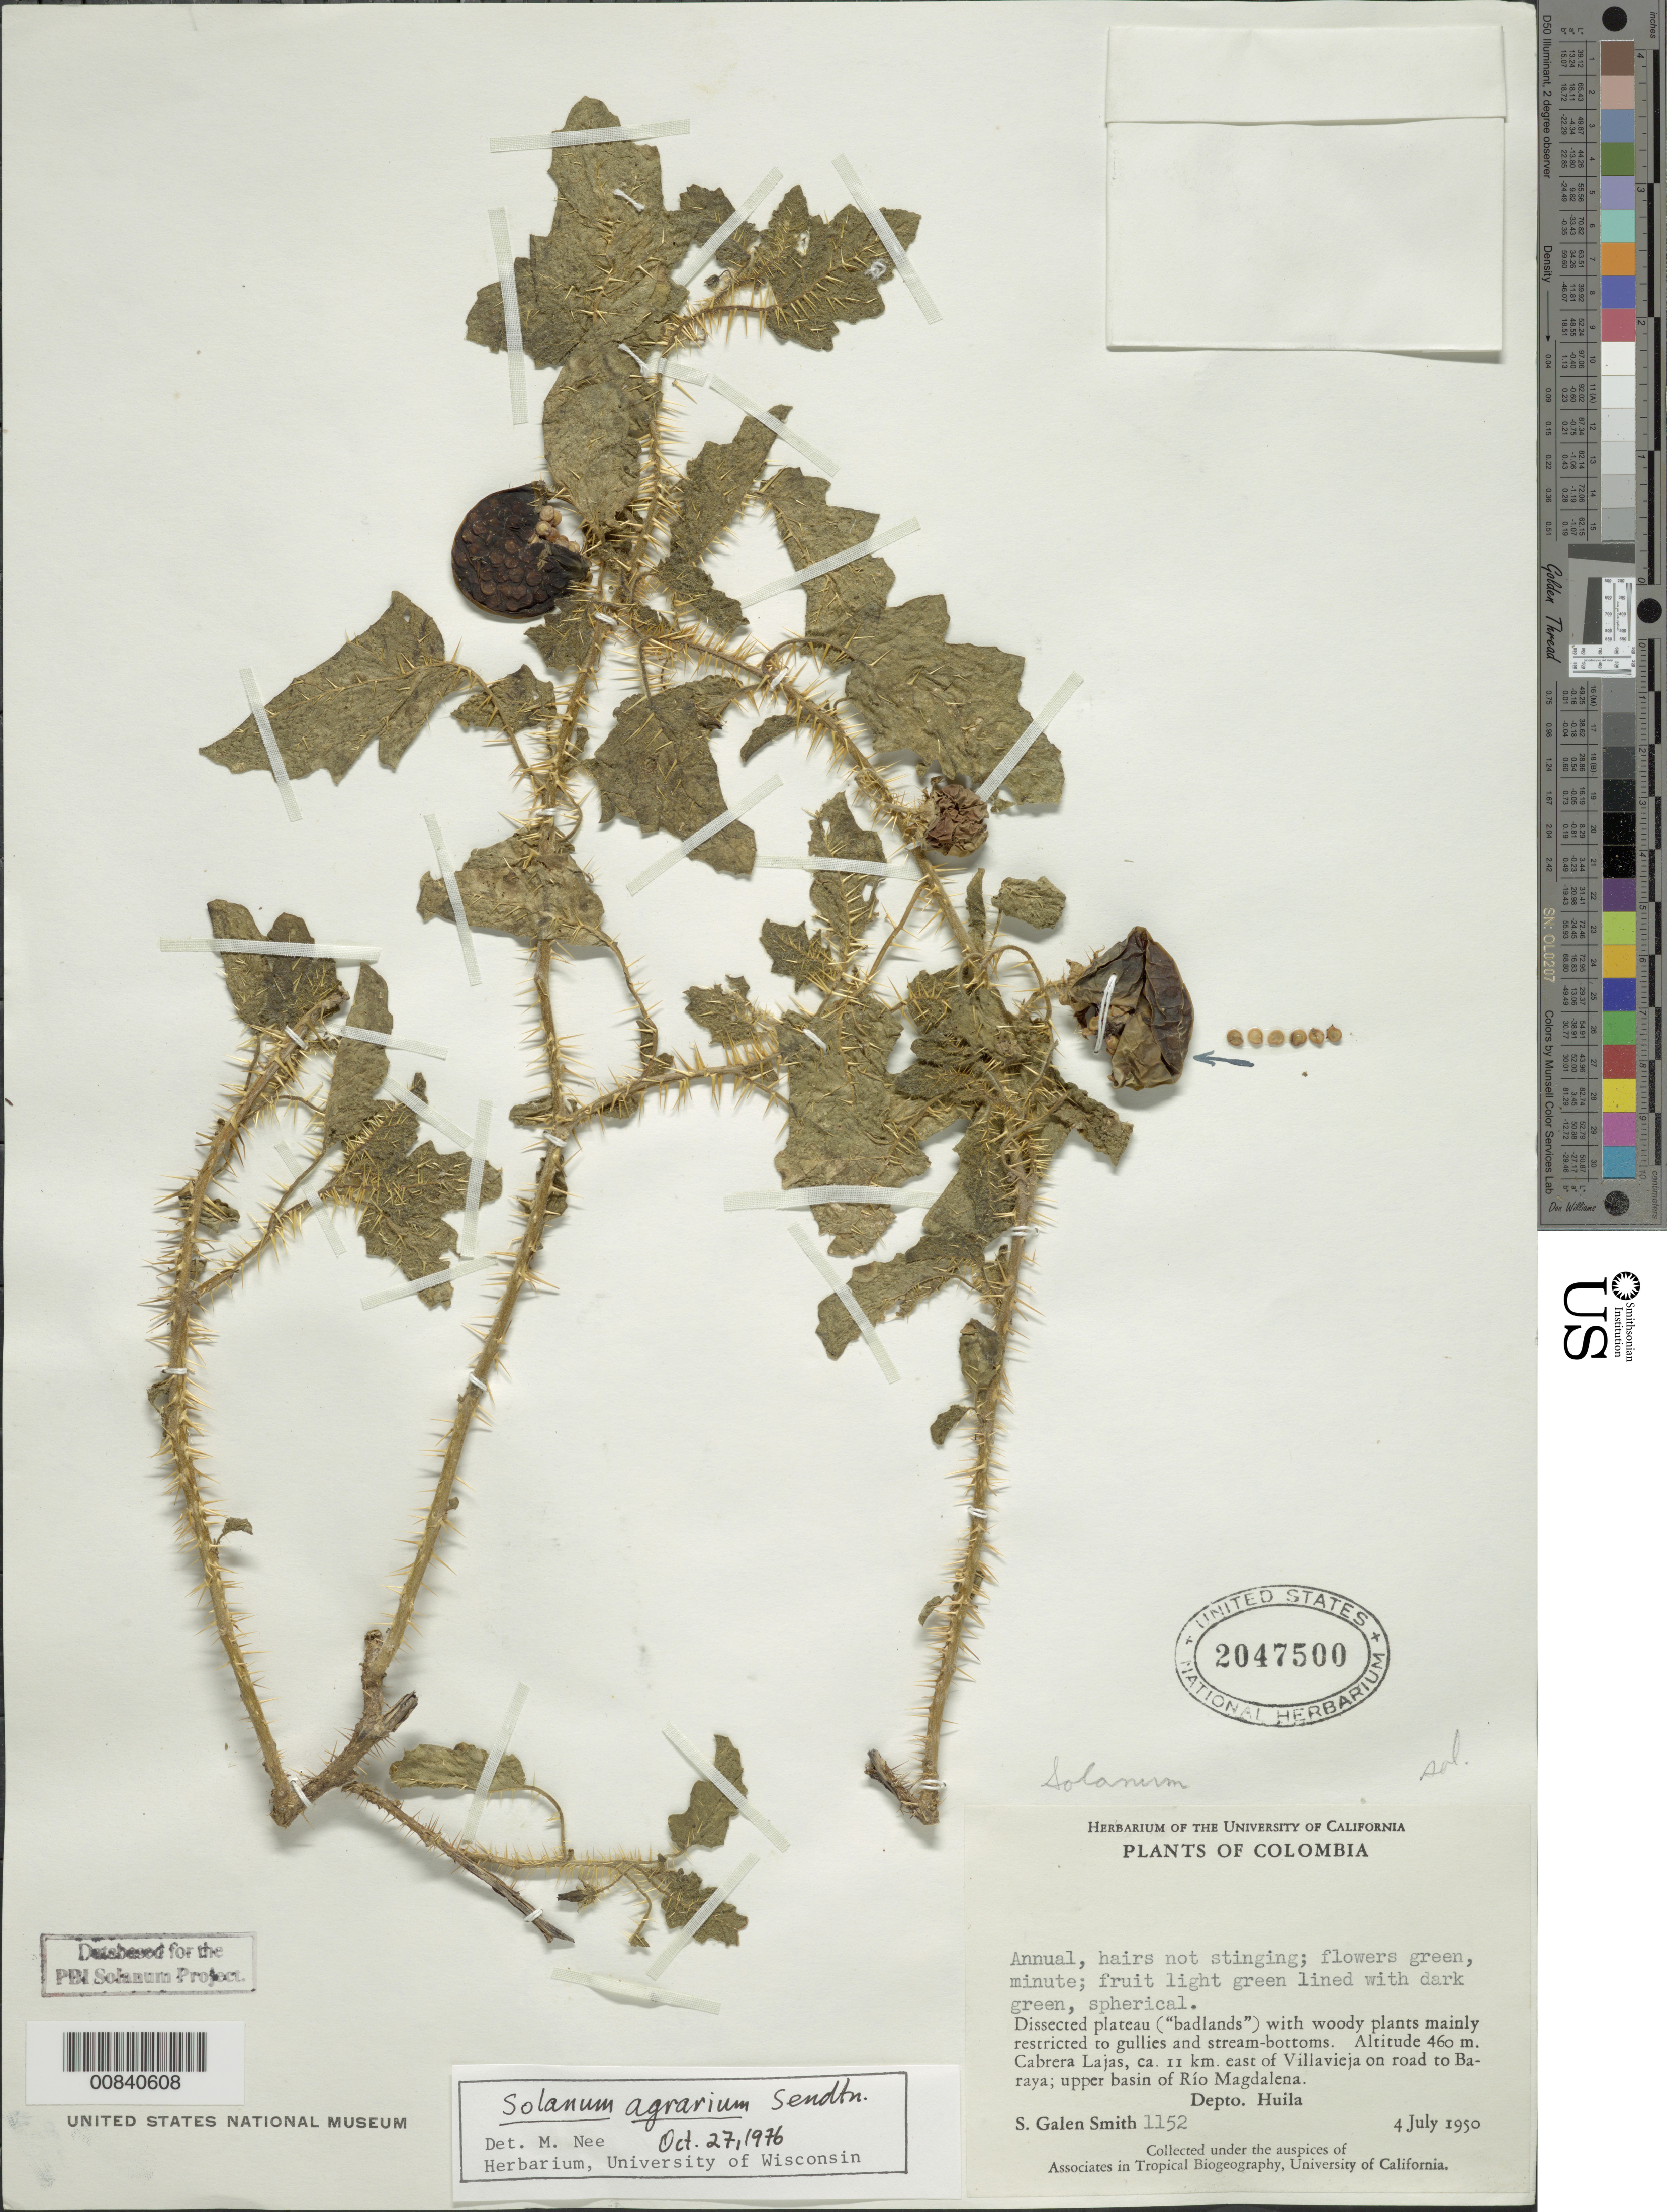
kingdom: Plantae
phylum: Tracheophyta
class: Magnoliopsida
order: Solanales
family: Solanaceae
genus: Solanum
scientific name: Solanum agrarium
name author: Sendtn.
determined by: Nee, Michael H.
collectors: S. G. Smith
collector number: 1152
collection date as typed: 4 Jul 1950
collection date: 1950-07-04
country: Colombia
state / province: Huila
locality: Cabrera Lajas, ca. 11 km e of Villavieja on road to Baraya; upper basin of Río Magdalena.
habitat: Dissected plateau ("badlands") with woody palnts mainly restricted to gullies and stream-bottoms.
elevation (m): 460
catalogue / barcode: US 2047500